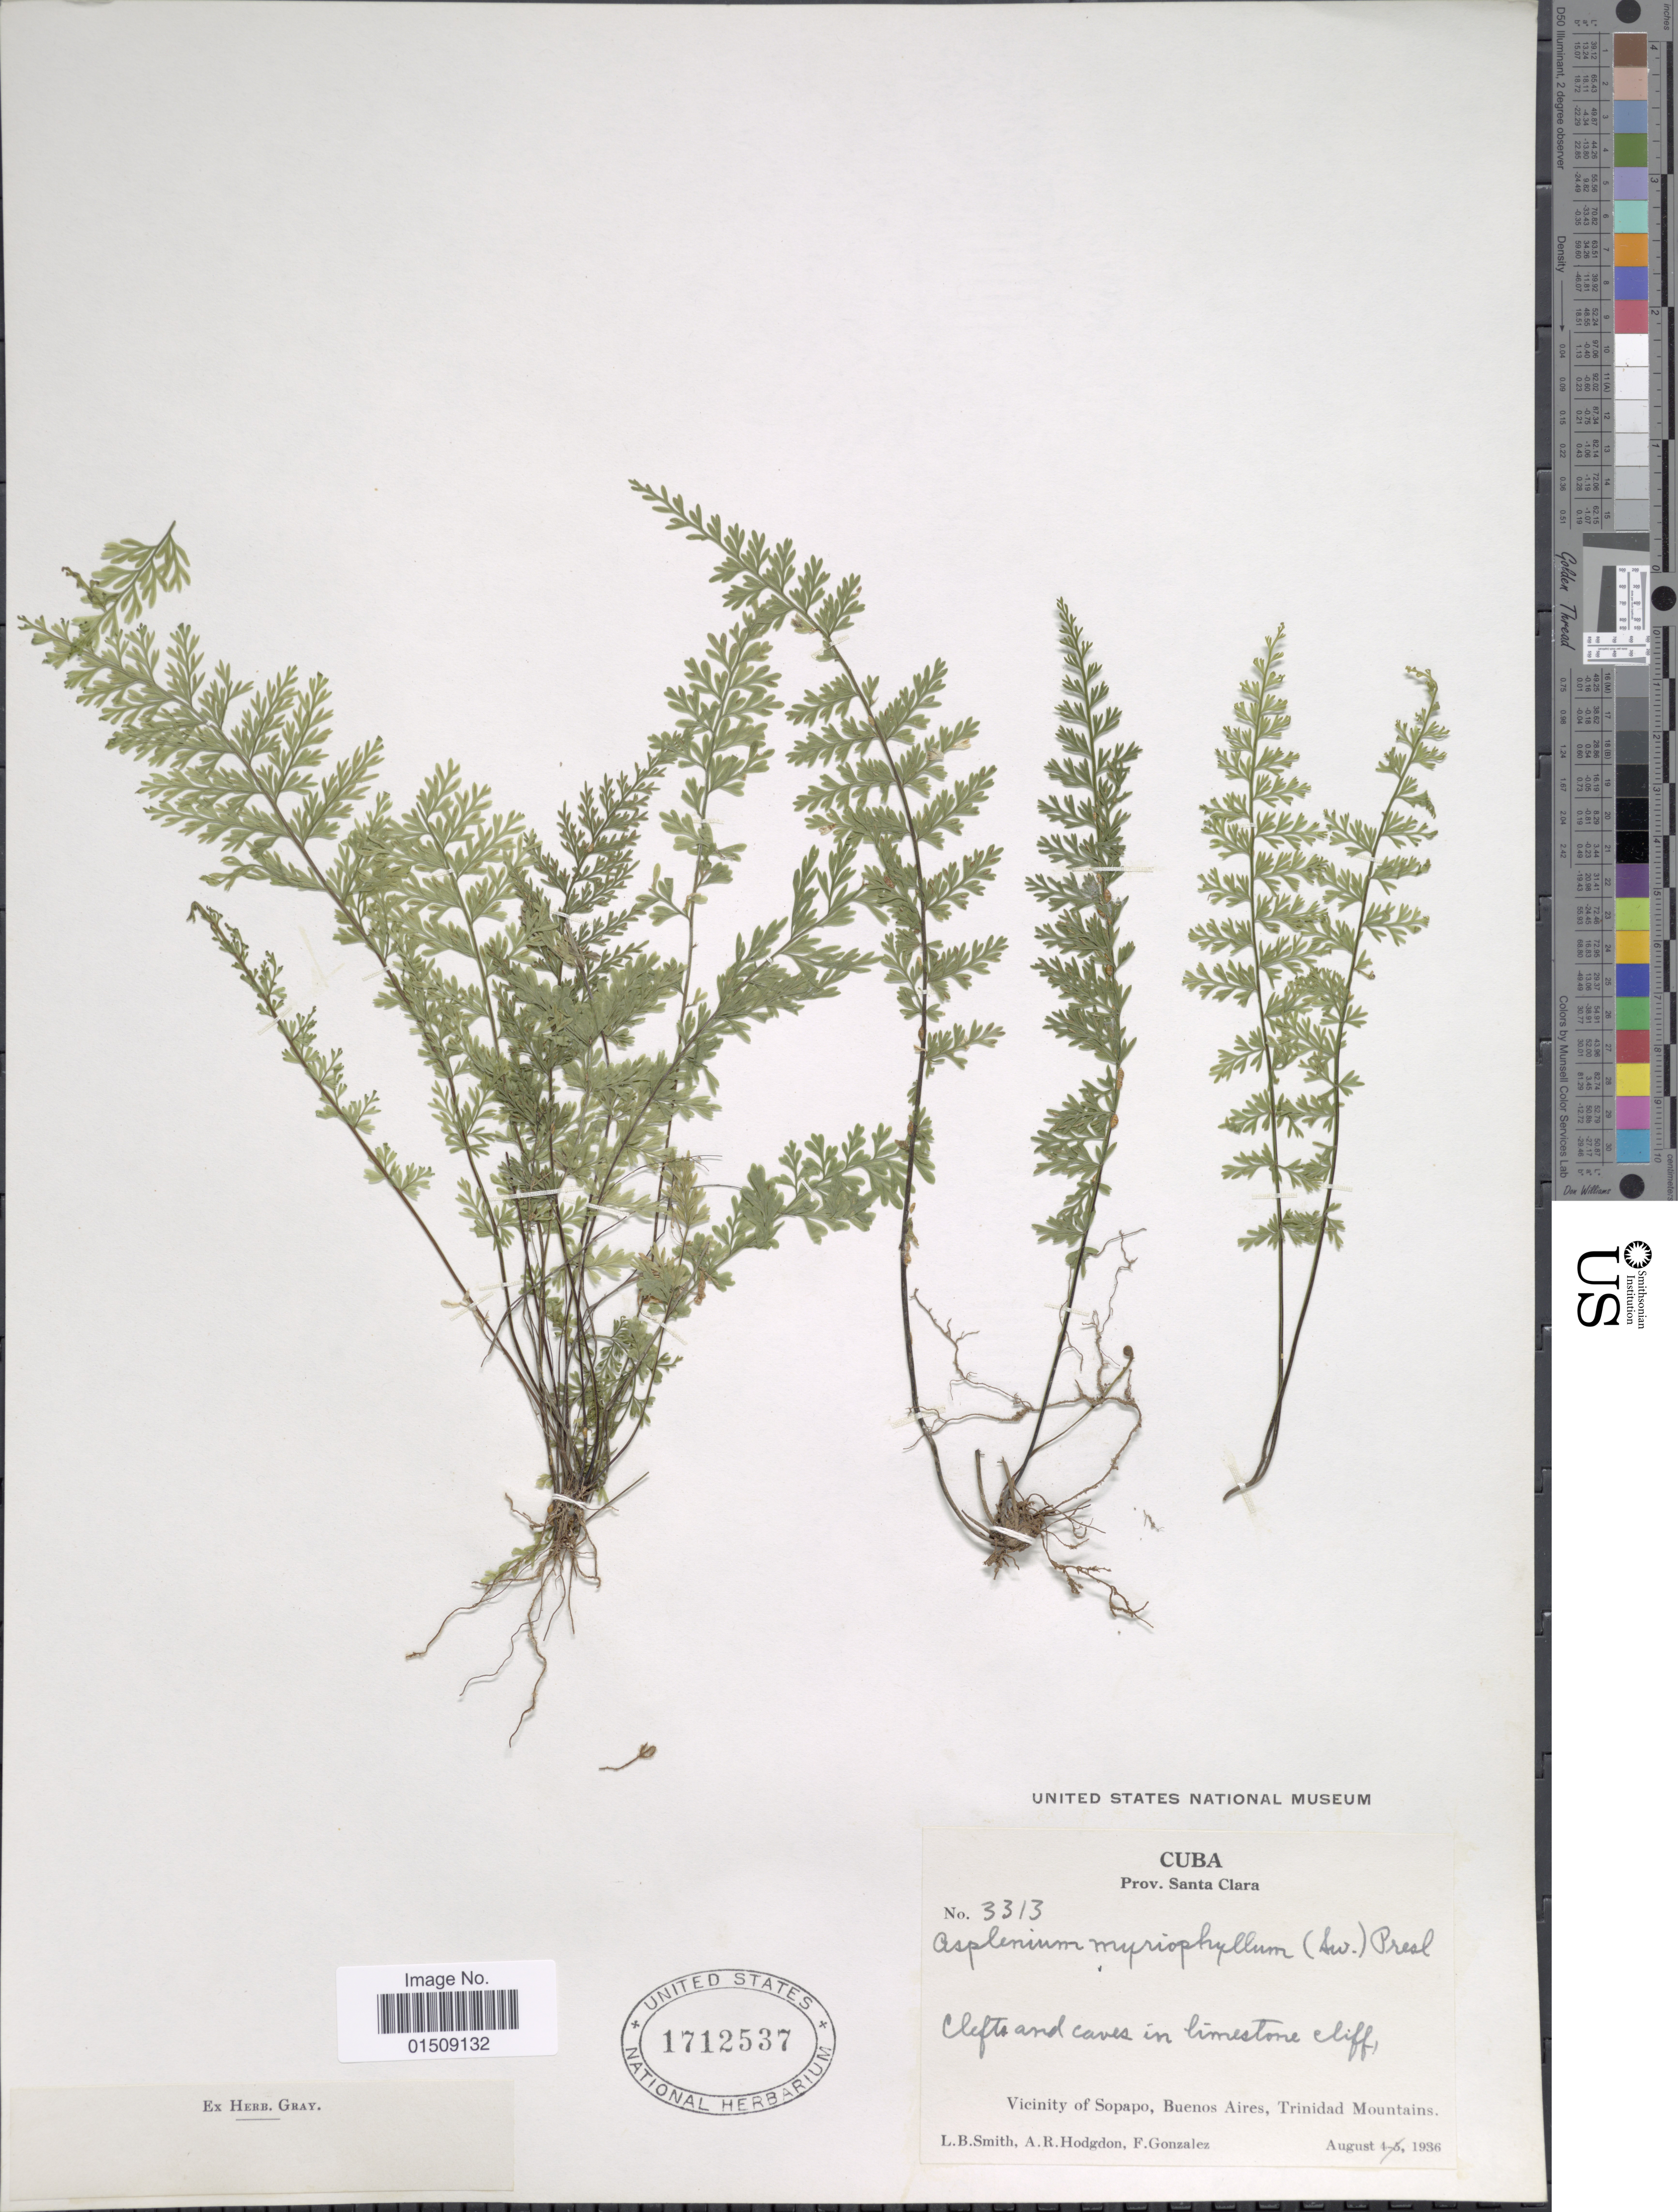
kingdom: Plantae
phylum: Tracheophyta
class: Polypodiopsida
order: Polypodiales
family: Aspleniaceae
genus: Asplenium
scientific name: Asplenium myriophyllum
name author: (Sw.) C. Presl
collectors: L. Smith, A. R. Hodgdon & F. Gonzalez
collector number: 3313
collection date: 1936-08-04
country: Cuba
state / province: Las Villas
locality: Prov. Santa Clara, Vicinity of Sopapo, Buenos Aires, Trinidad Mountains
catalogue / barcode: US 1712537